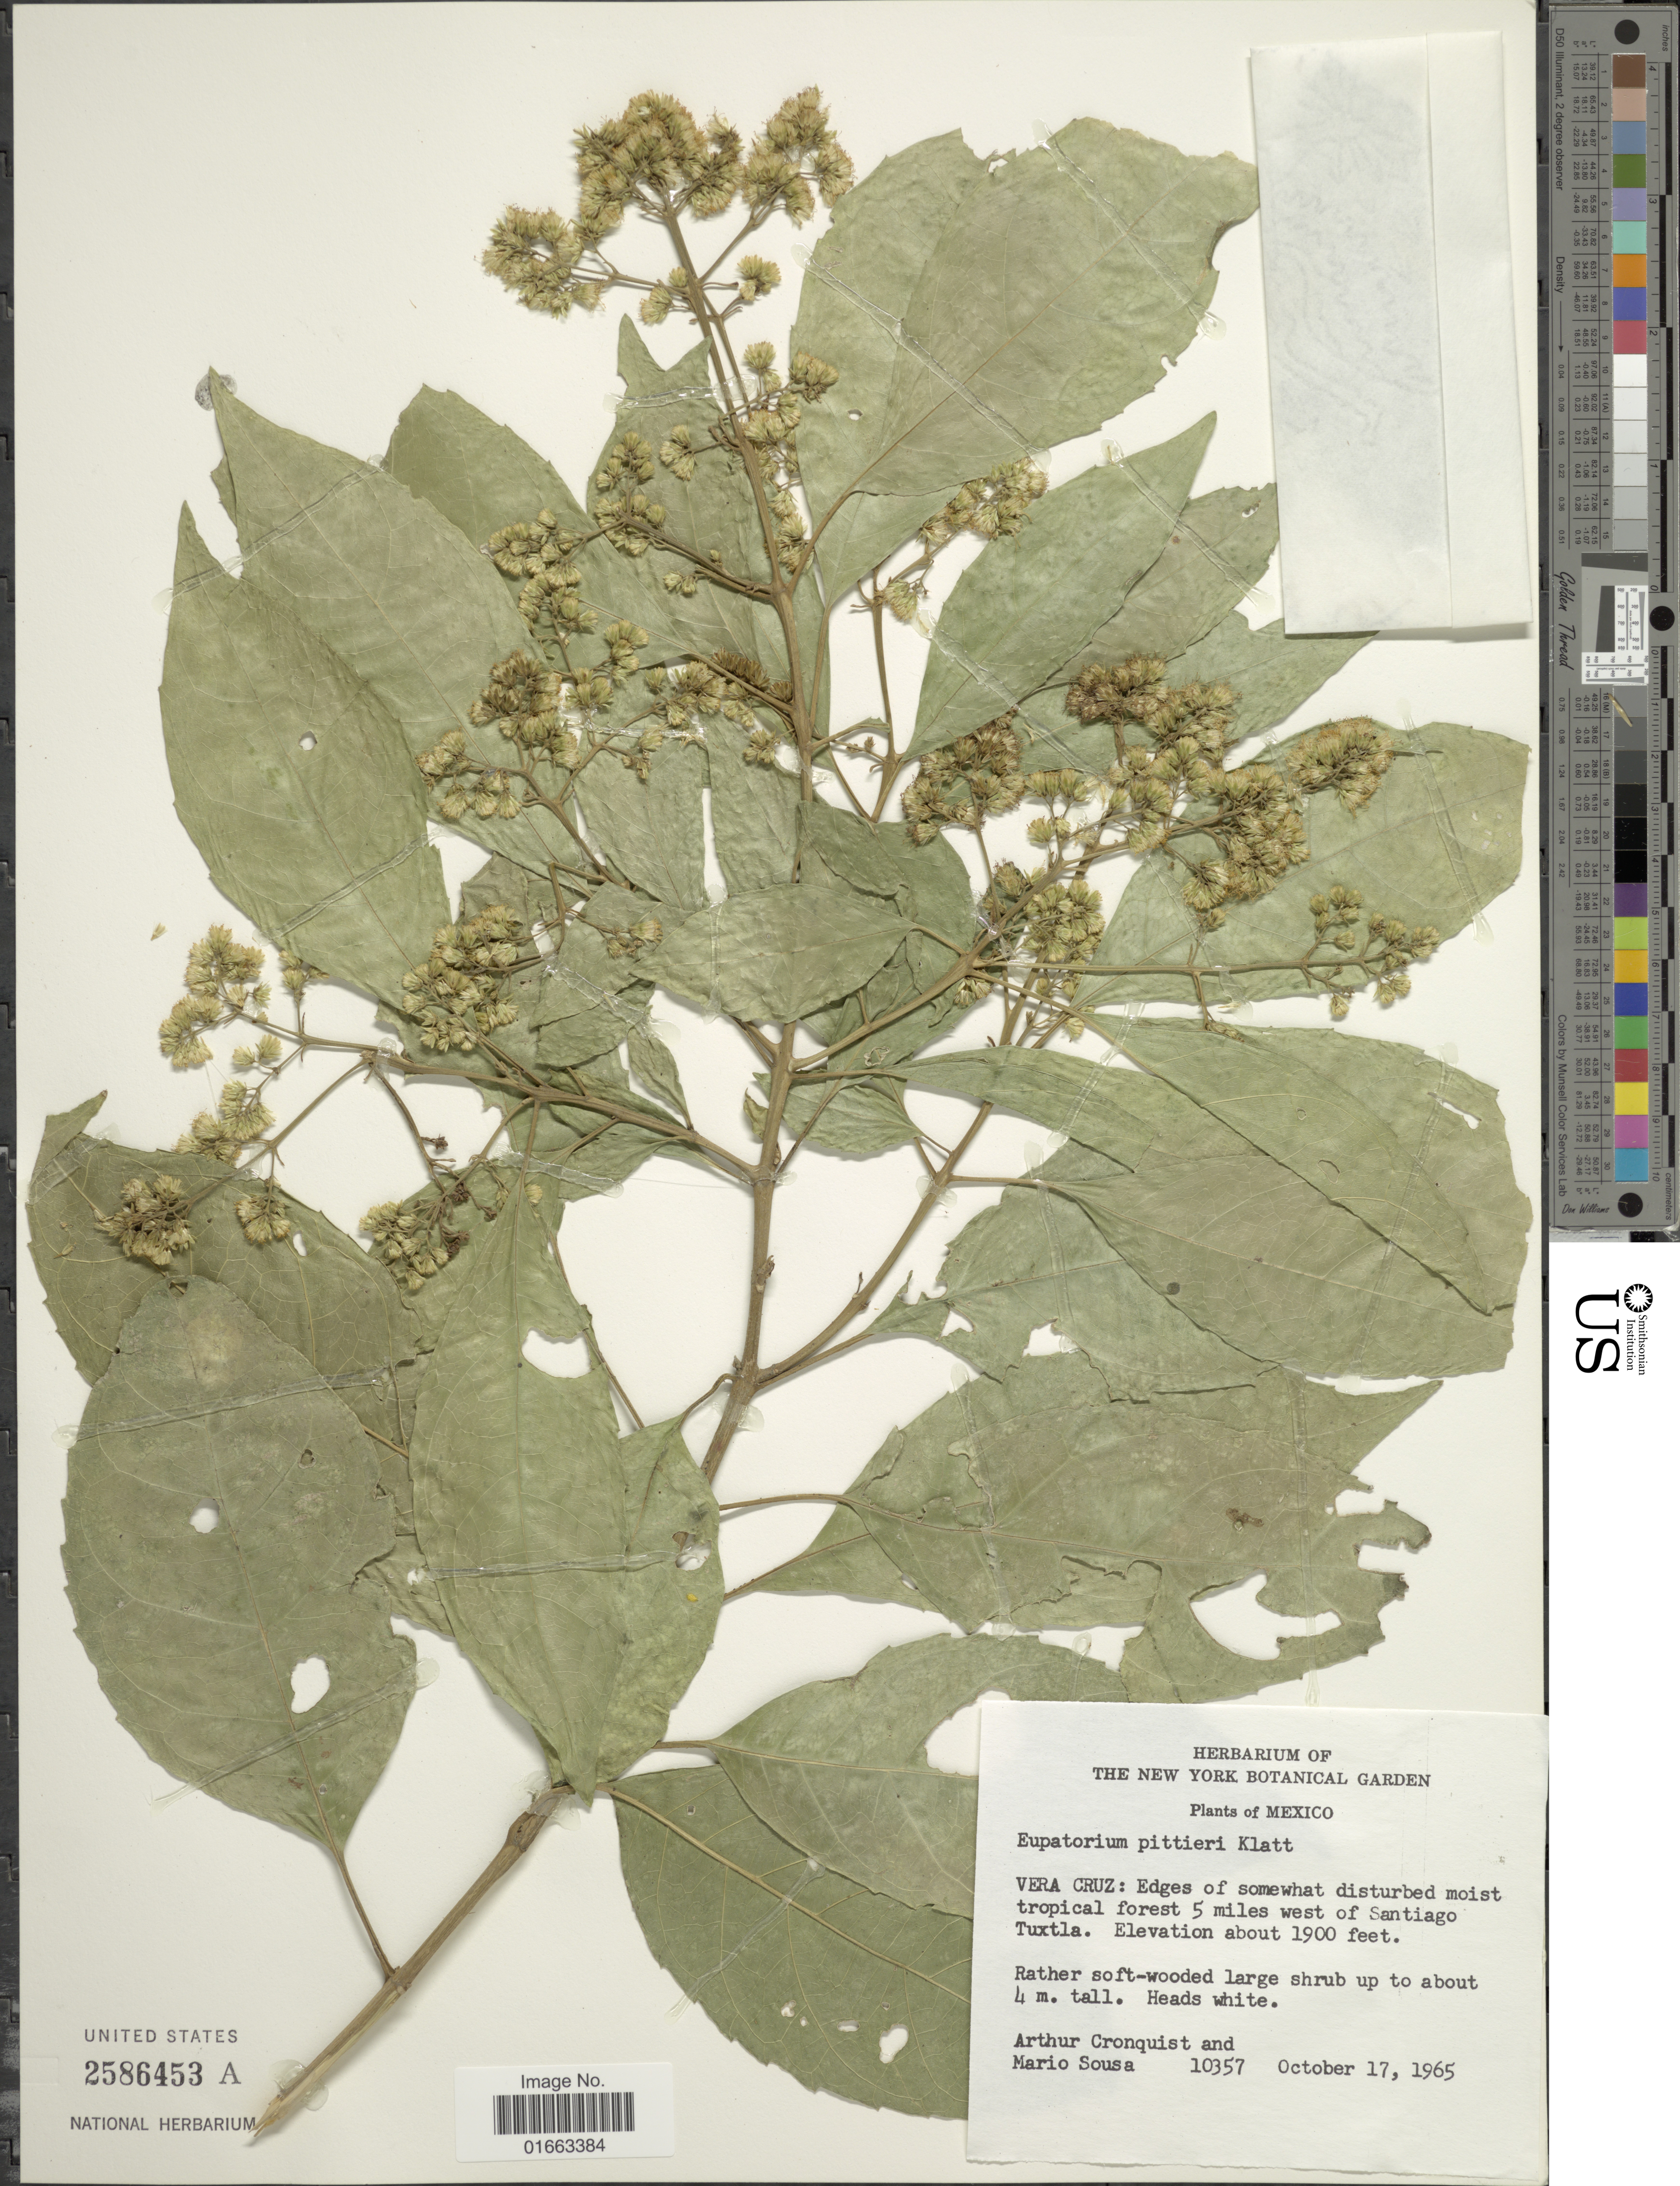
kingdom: Plantae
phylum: Tracheophyta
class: Magnoliopsida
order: Asterales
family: Asteraceae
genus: Koanophyllon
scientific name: Koanophyllon galeottii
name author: (B.L. Rob.) R.M. King & H. Rob.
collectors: A. J. Cronquist & M. Sousa S.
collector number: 10357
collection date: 1965-10-17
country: Mexico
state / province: Veracruz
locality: Edges of somewhat disturbed moist tropical forest 5 miels west of Santiago Tuxtle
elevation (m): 579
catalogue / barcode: US 2586453A